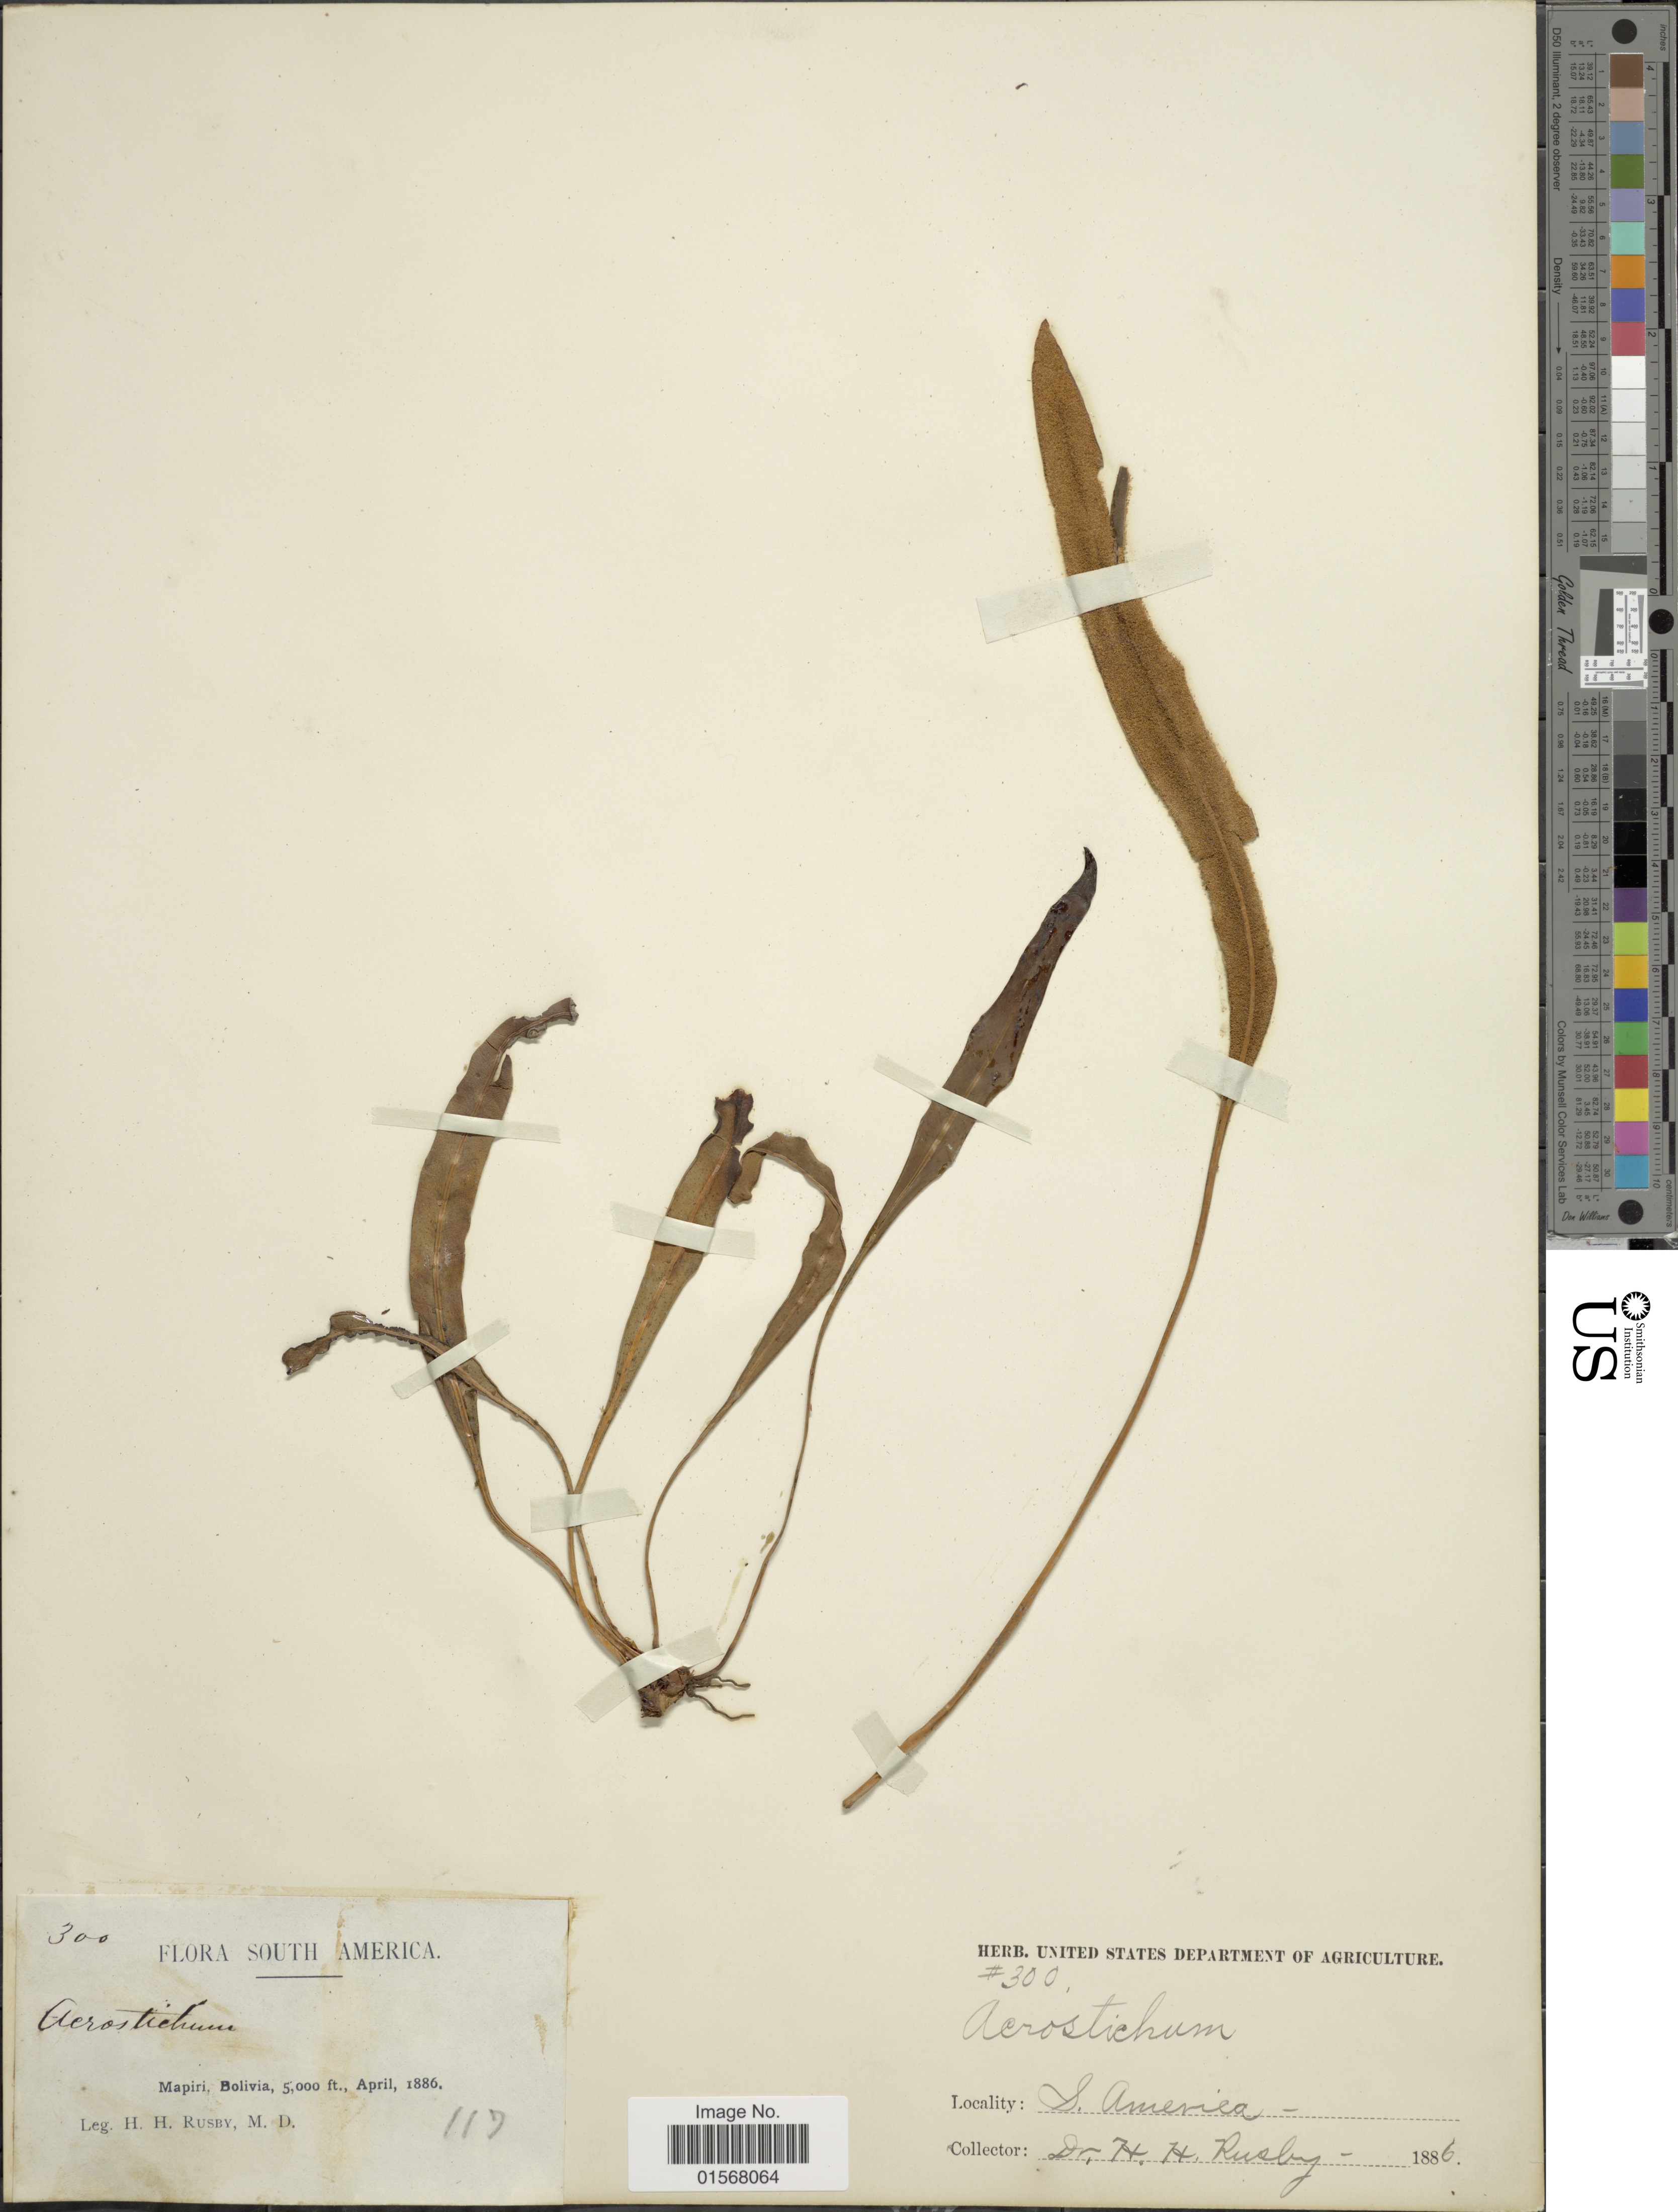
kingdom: Plantae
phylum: Tracheophyta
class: Polypodiopsida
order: Polypodiales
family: Dryopteridaceae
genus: Elaphoglossum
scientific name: Elaphoglossum sp.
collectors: H. H. Rusby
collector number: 300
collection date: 1886-04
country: Bolivia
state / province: La Páz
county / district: Larecaja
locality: Mapiri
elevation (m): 1524